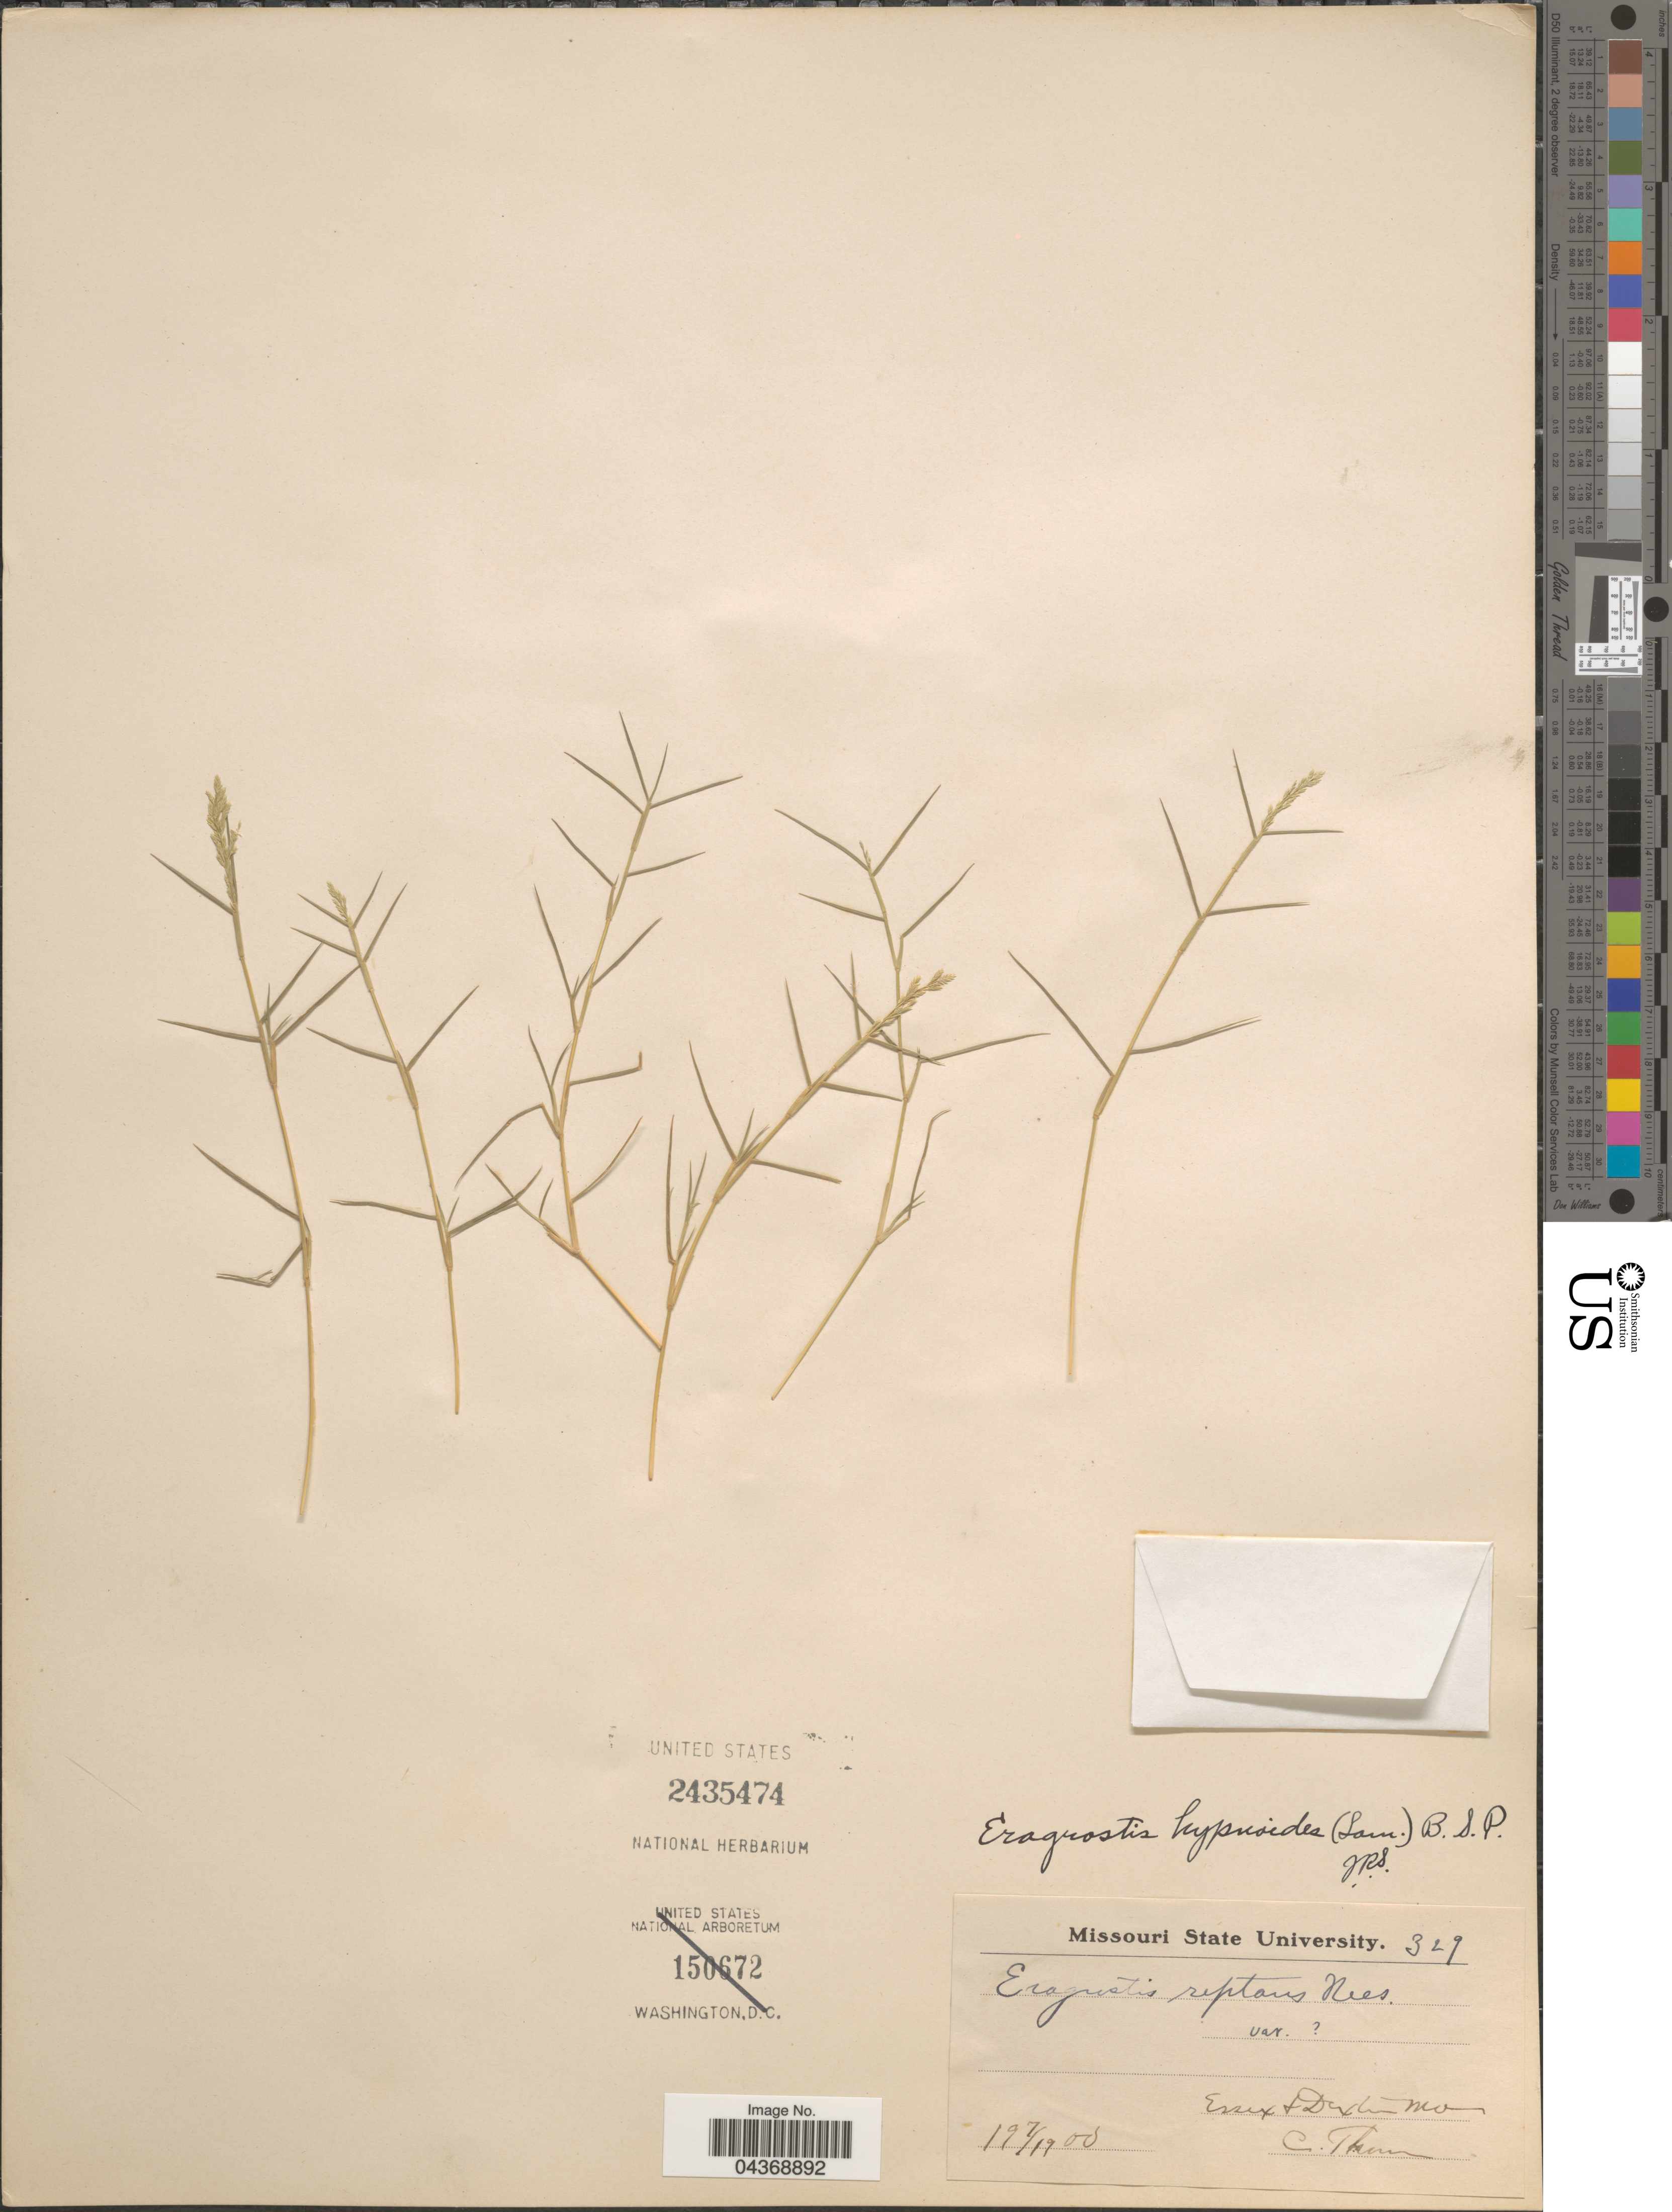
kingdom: Plantae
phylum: Tracheophyta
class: Liliopsida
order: Poales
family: Poaceae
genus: Eragrostis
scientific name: Eragrostis hypnoides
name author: (Lam.) Britton, Stearns & Poggenb.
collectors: C. Thom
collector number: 329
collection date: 1900-07-19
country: United States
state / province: Missouri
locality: Essex & Dexter.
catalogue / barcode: US 2435474